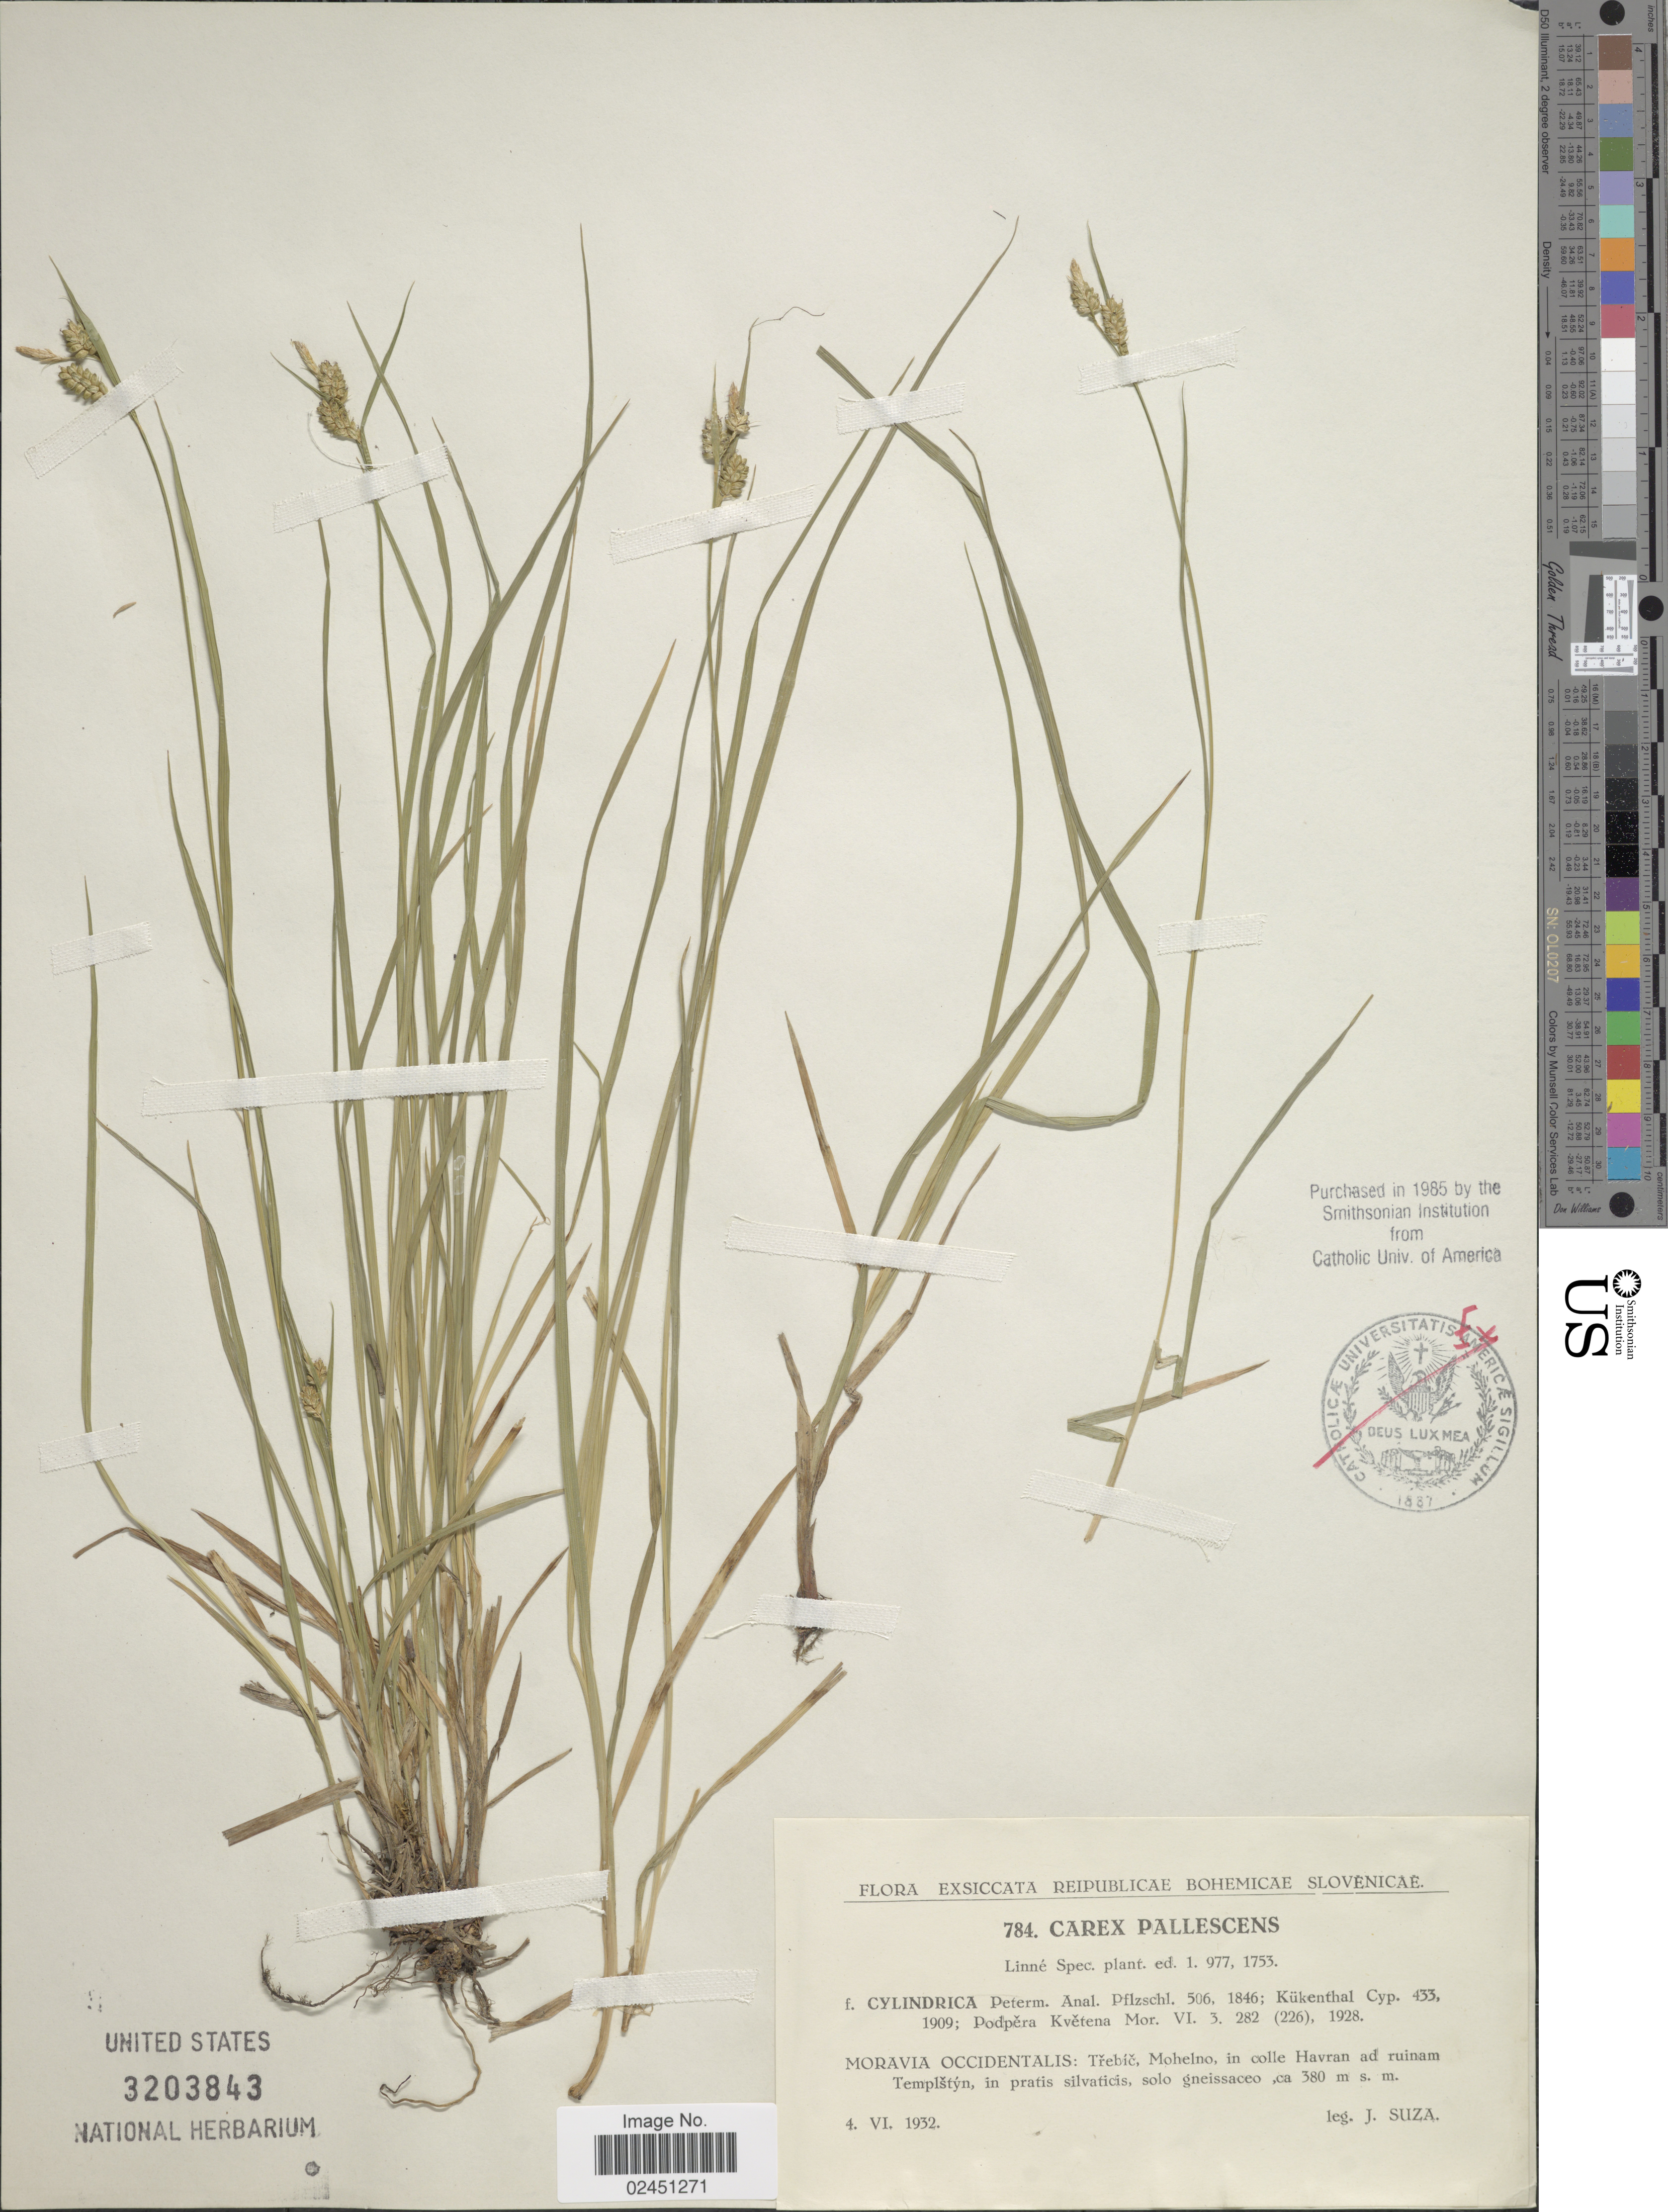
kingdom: Plantae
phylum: Tracheophyta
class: Liliopsida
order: Poales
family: Cyperaceae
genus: Carex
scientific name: Carex pallescens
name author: L.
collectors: J. Suza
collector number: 784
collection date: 1932-06-04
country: Czechia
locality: Reipublicae Bohemicae Slovenicae. Moravia Occidentalis: Trebic, Mohelno, in collic Havran ad ruinam Templstyn, in pratis silvaticis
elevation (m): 380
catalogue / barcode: US 3203843